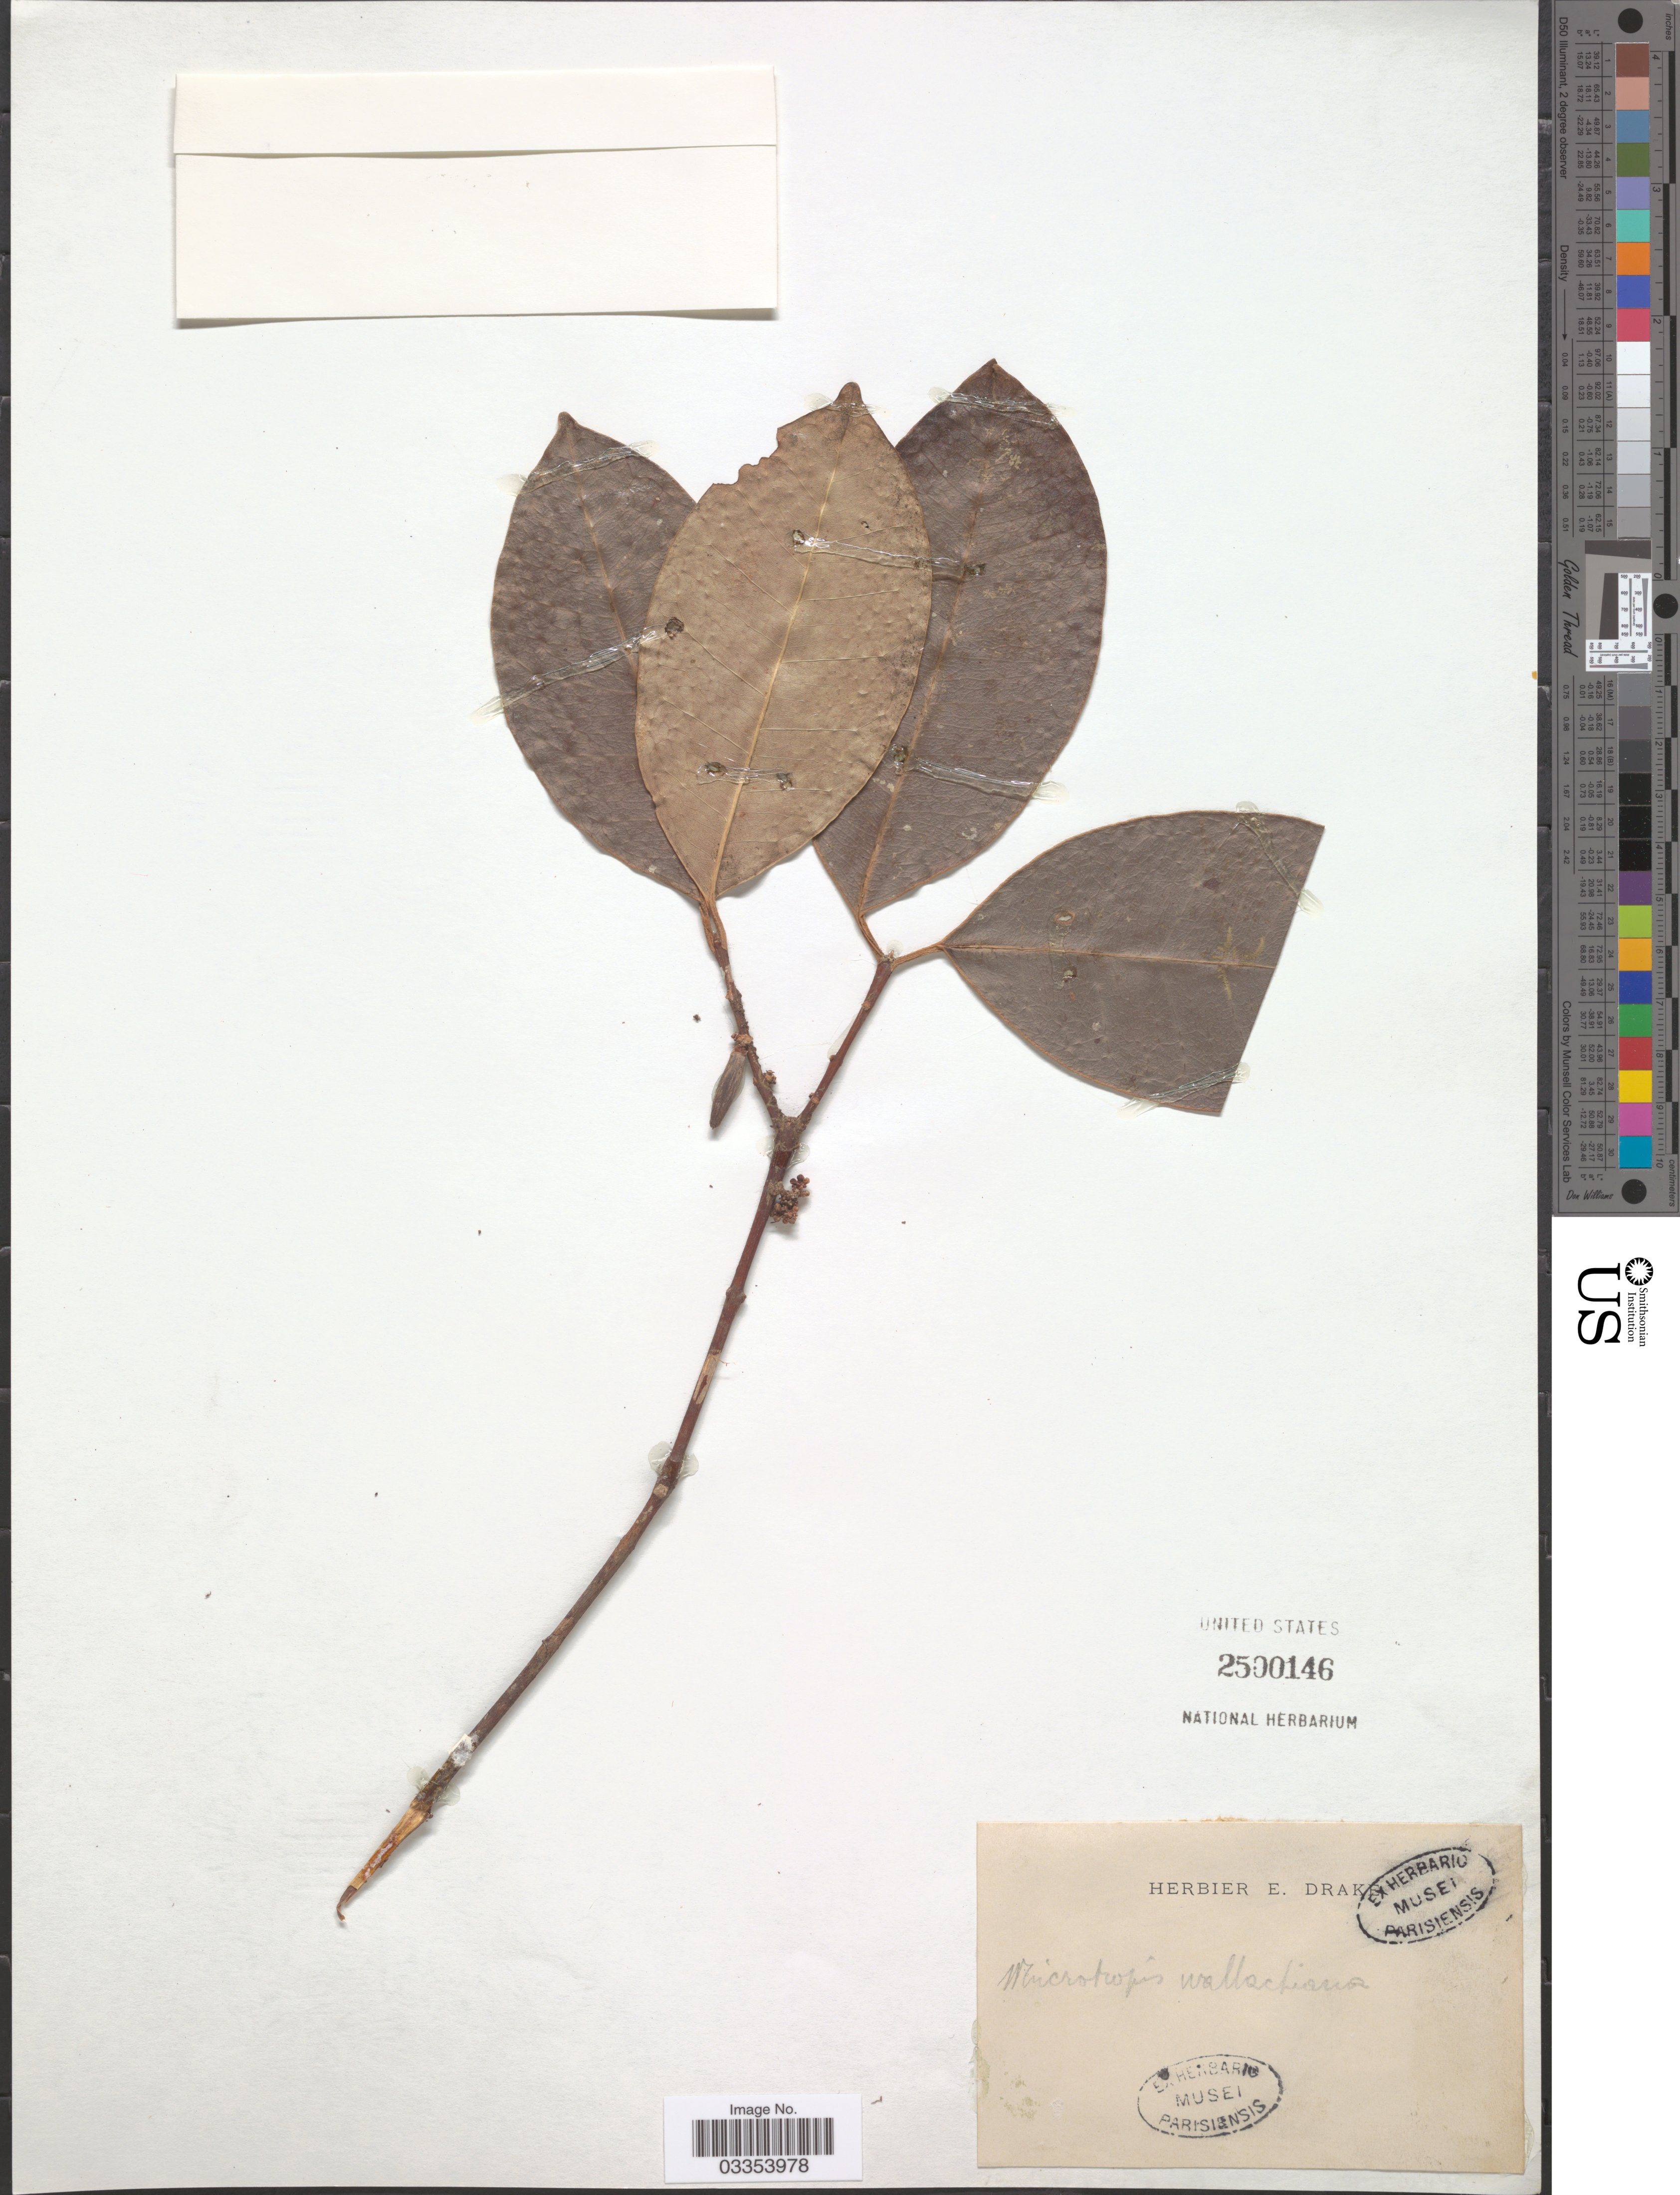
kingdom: Plantae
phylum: Tracheophyta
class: Magnoliopsida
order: Celastrales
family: Celastraceae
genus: Microtropis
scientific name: Microtropis wallichiana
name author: Wight in Thwaites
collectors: ex herb. E. Drake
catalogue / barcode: US 2500146